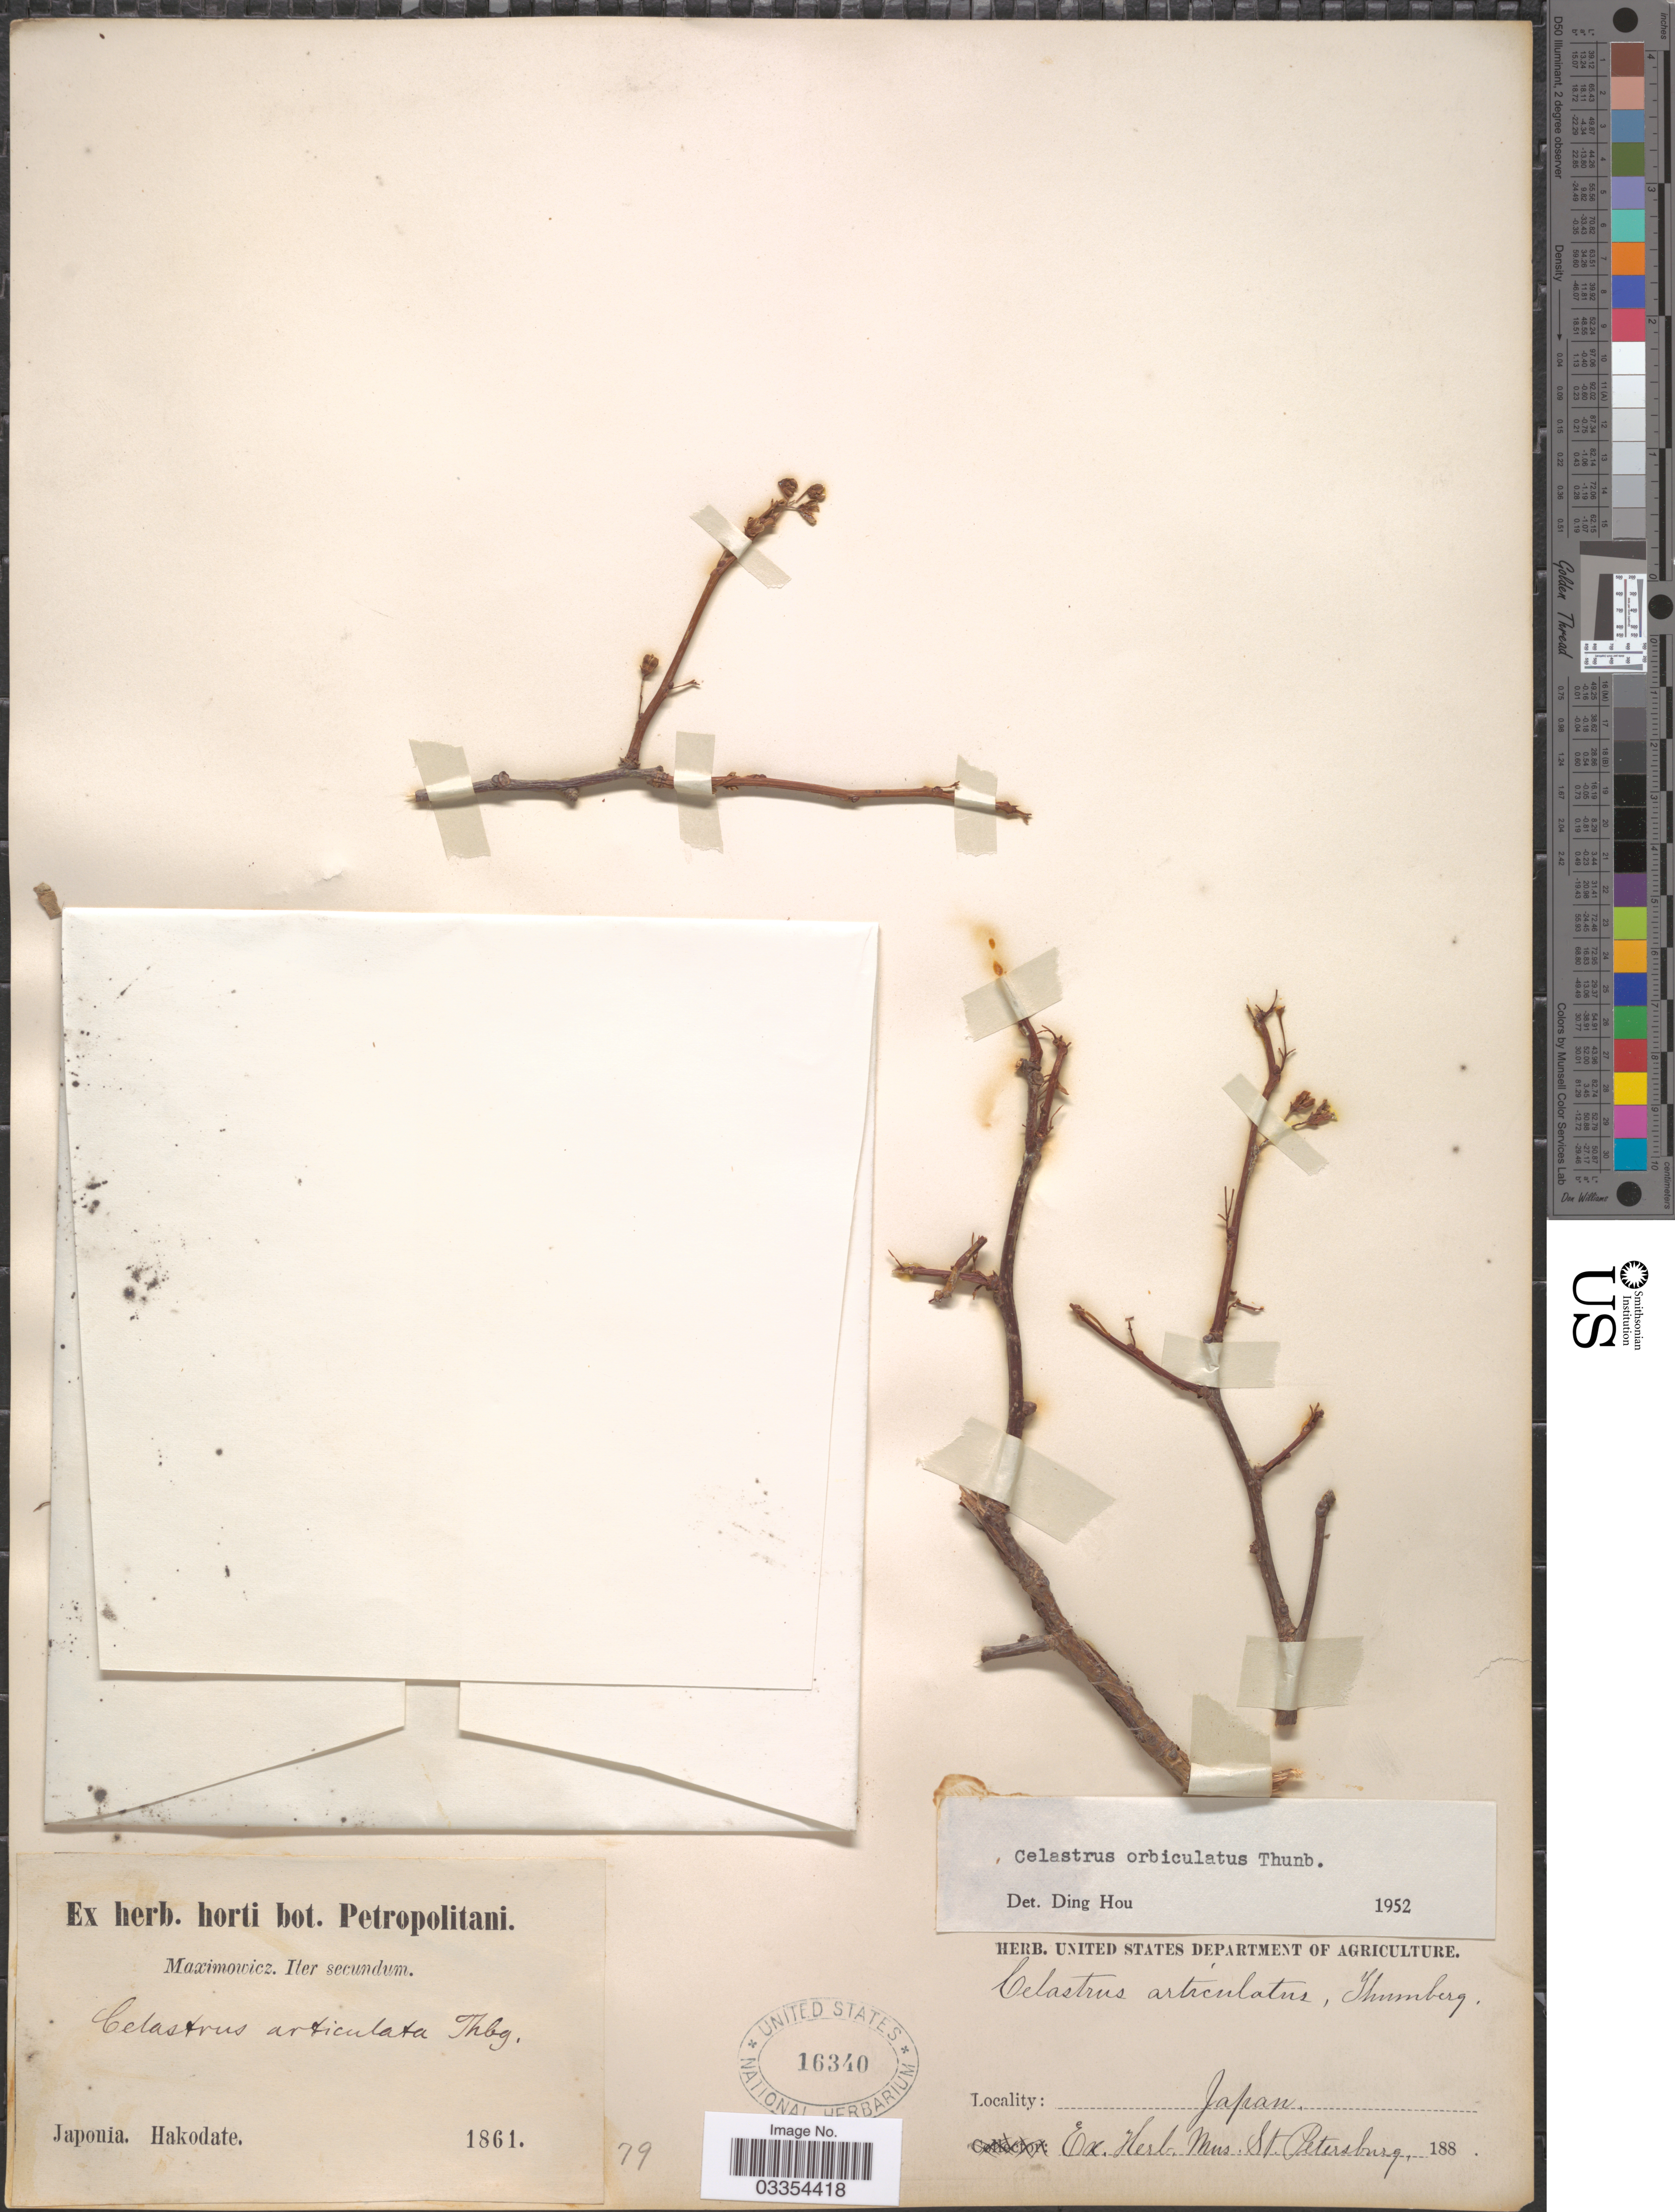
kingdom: Plantae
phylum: Tracheophyta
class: Magnoliopsida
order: Celastrales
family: Celastraceae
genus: Celastrus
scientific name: Celastrus orbiculatus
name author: Thunb.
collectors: Maximowicz, --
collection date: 1861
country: Japan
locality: Japonia. Hakodate.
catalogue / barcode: US 16340